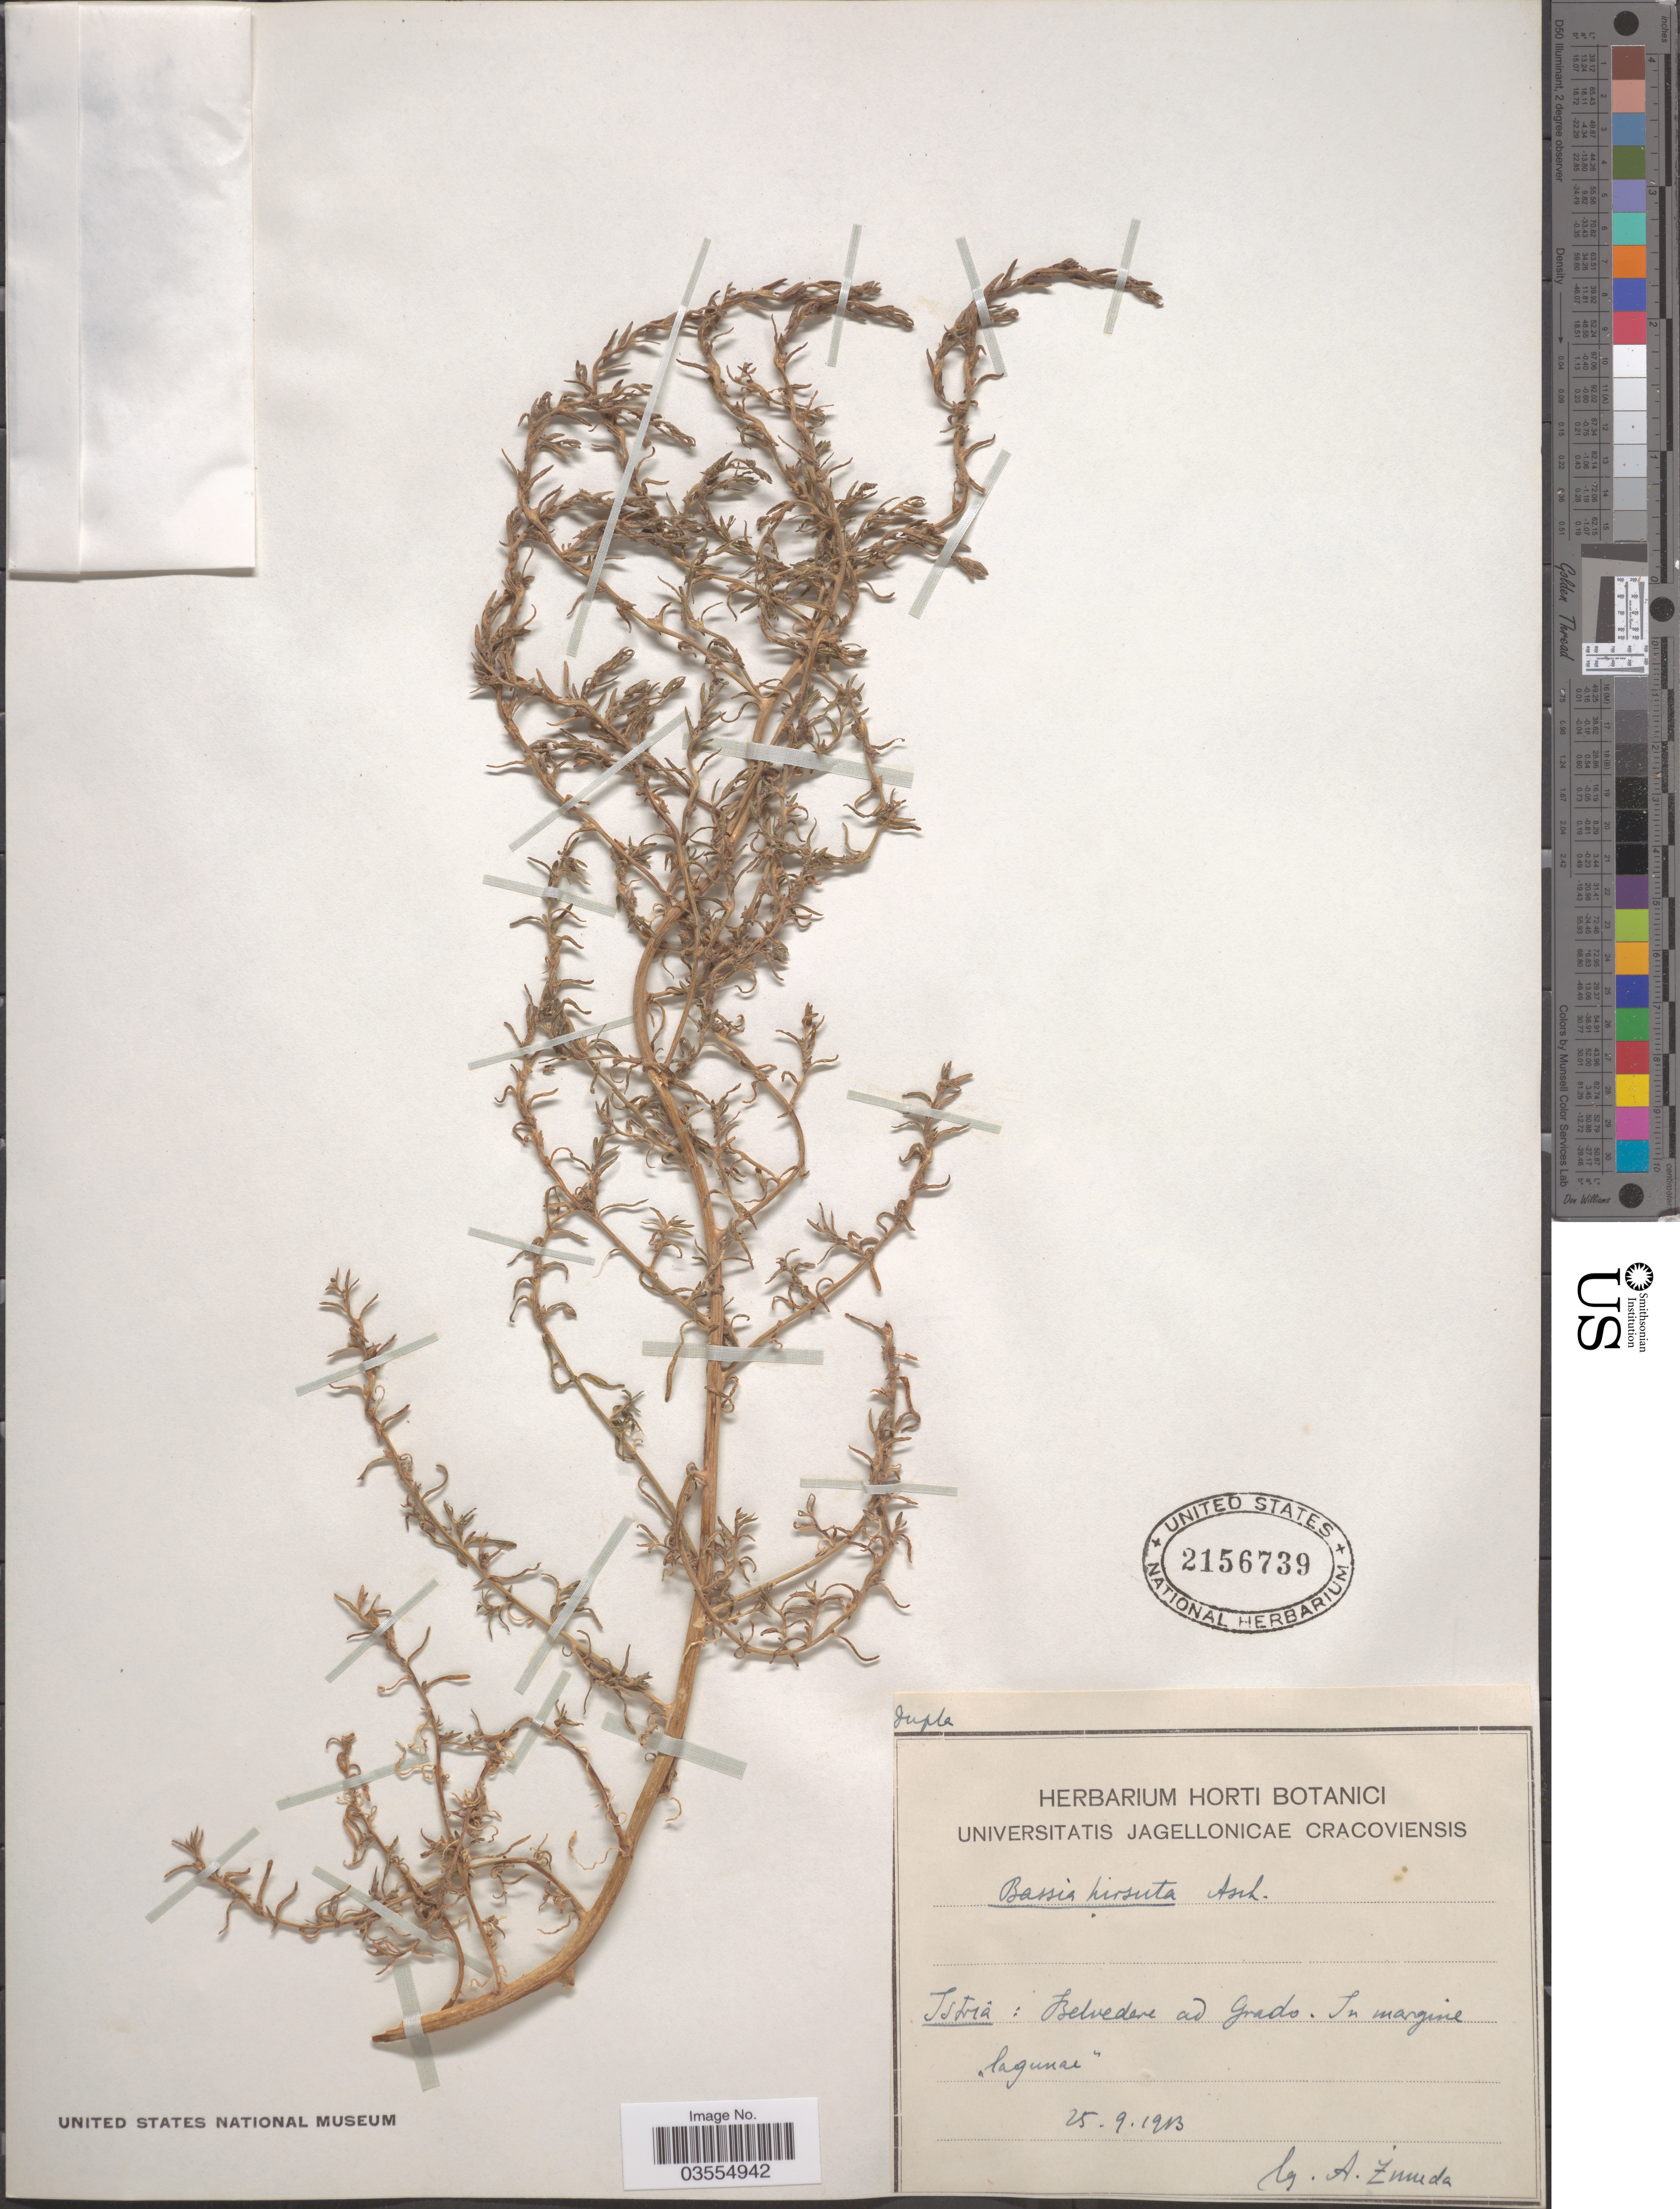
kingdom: Plantae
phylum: Tracheophyta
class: Magnoliopsida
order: Caryophyllales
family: Amaranthaceae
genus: Spirobassia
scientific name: Spirobassia hirsuta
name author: (L.) Freitag & G. Kadereit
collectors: A. Zimuda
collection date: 1913-09-25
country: Croatia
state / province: Istria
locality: Belvedere ad Grado. In margine lagunas.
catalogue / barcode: US 2156739